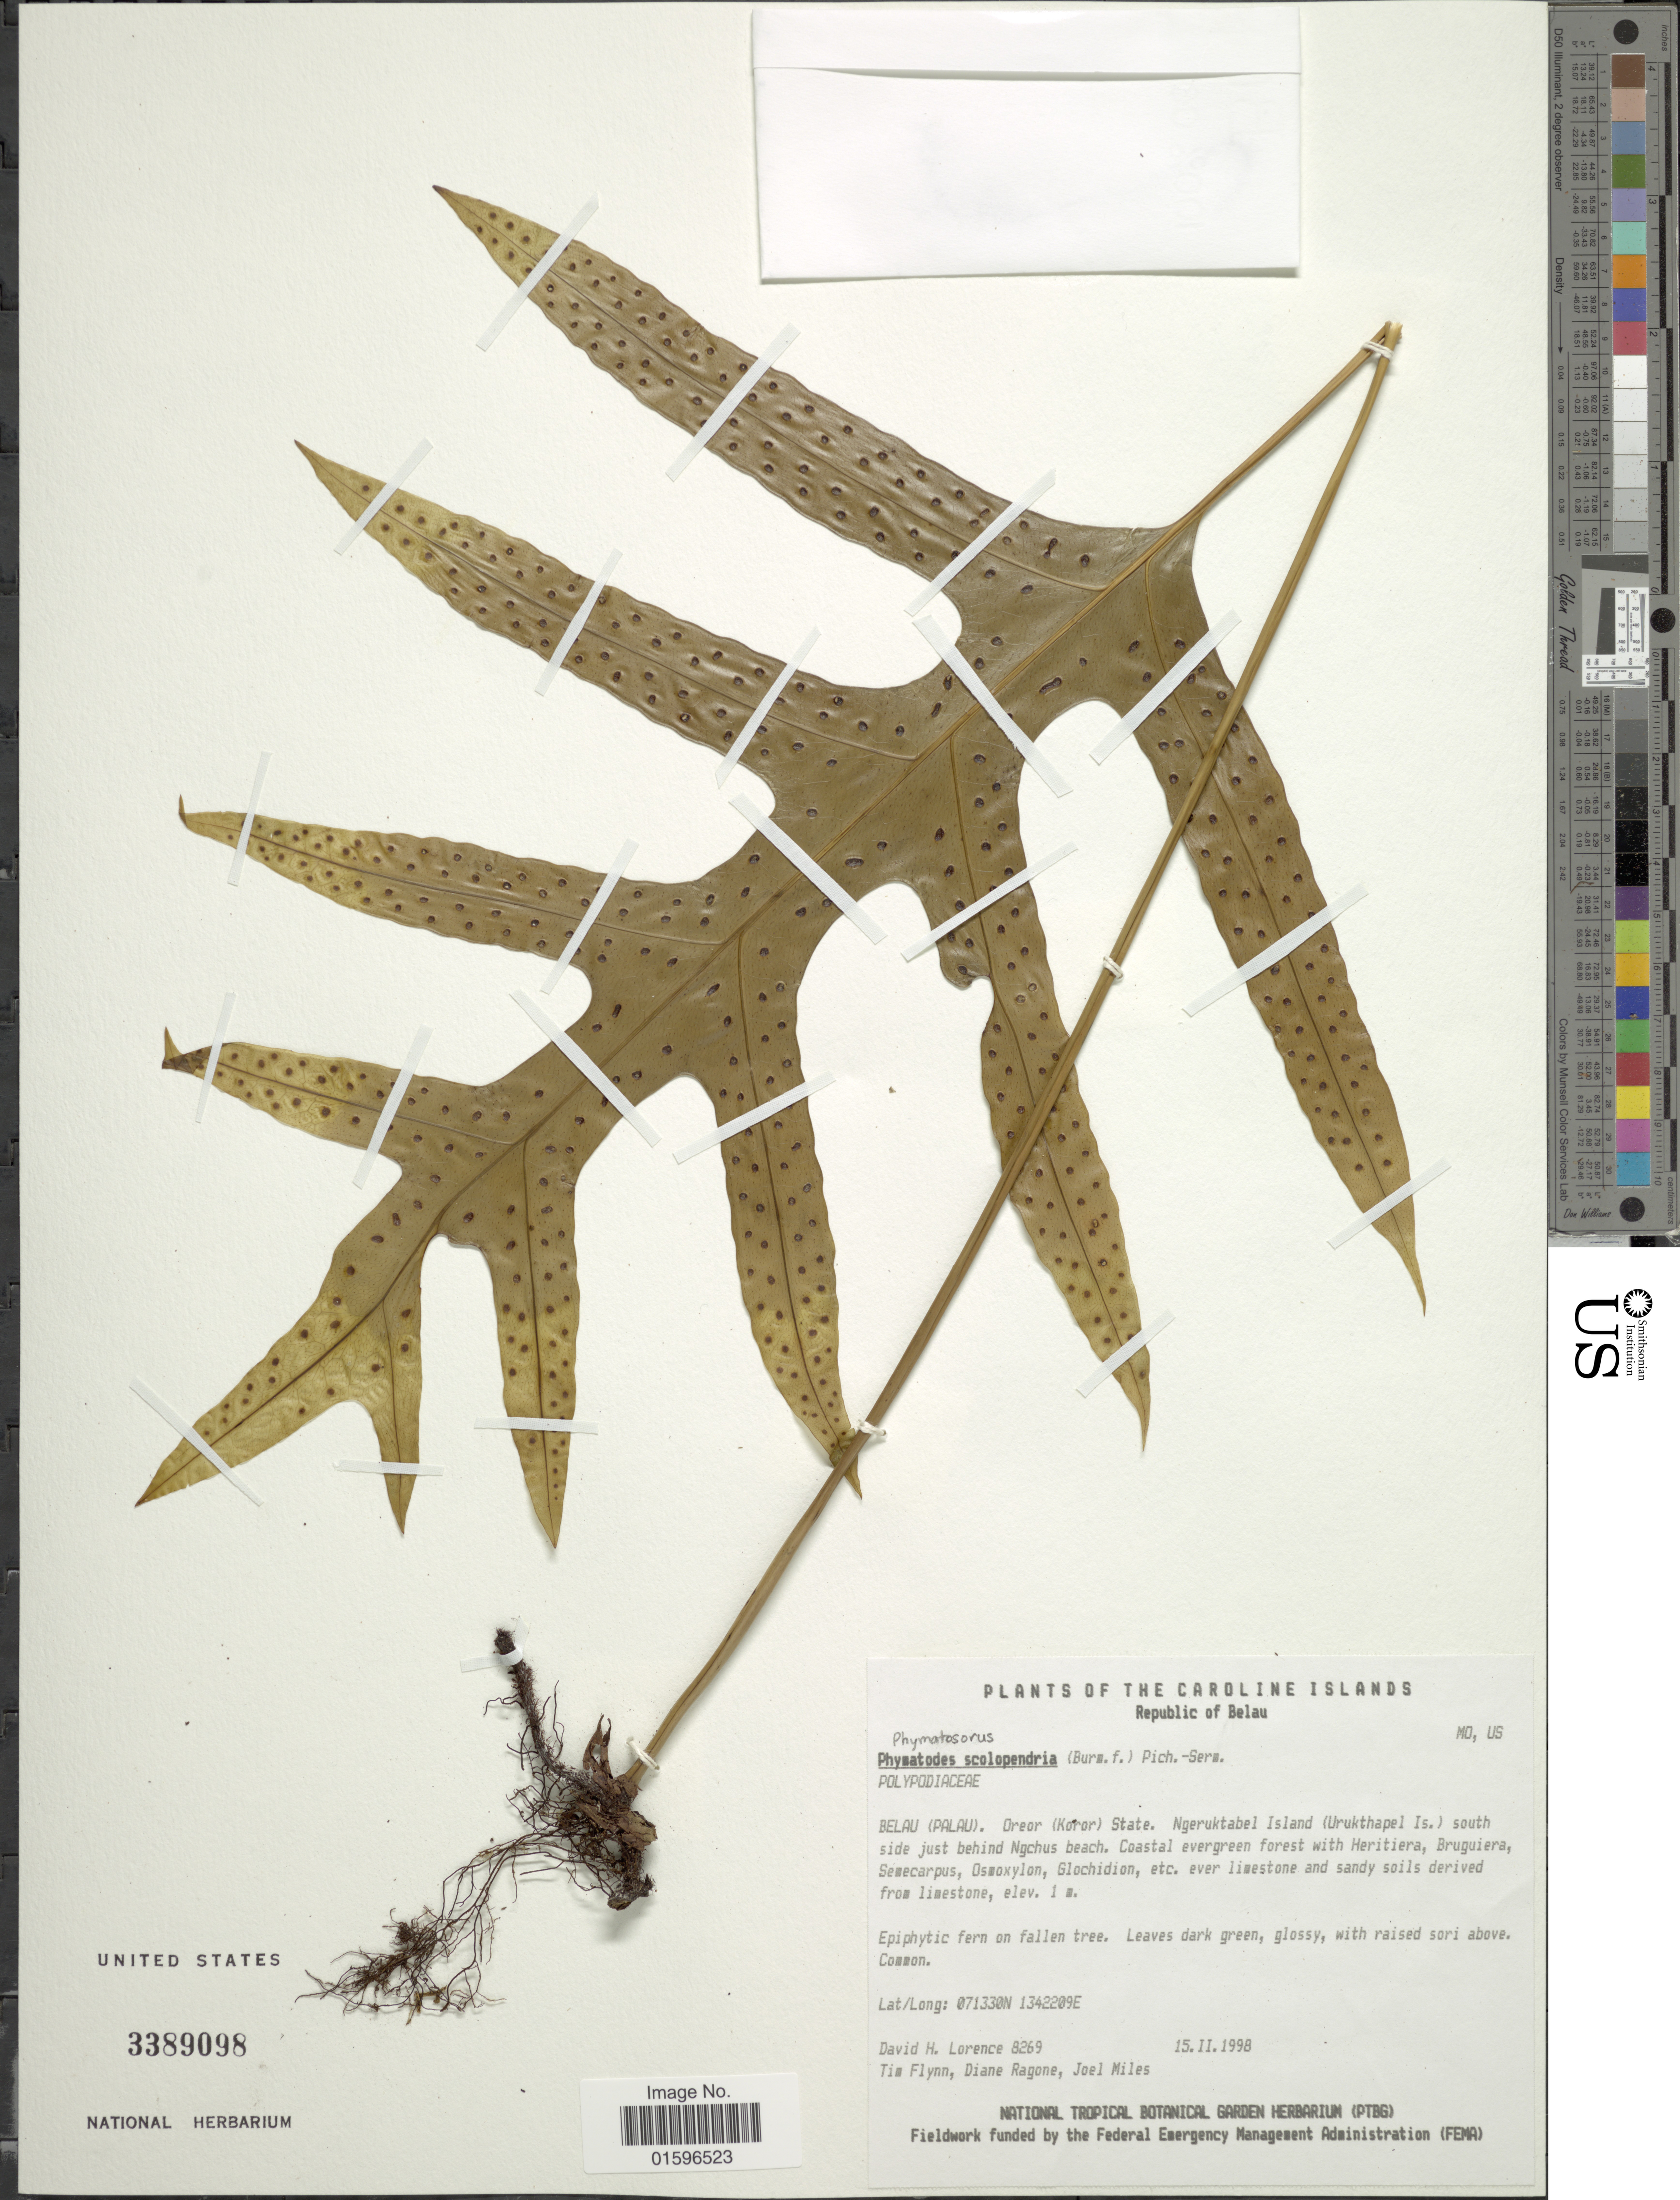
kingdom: Plantae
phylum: Tracheophyta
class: Polypodiopsida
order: Polypodiales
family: Polypodiaceae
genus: Polypodium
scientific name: Polypodium scolopendria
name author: Burm. f.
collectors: D. Lorence, T. W. Flynn, D. Ragone & J. Miles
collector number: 8269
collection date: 1998-02-15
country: Palau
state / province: Koror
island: Ngeruktabel [Urukthapel]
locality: Oreor (Koror) State. Ngeruktabel Island (Urukthapel Is.) south side just behind Ngchus beach.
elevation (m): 1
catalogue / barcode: US 3389098